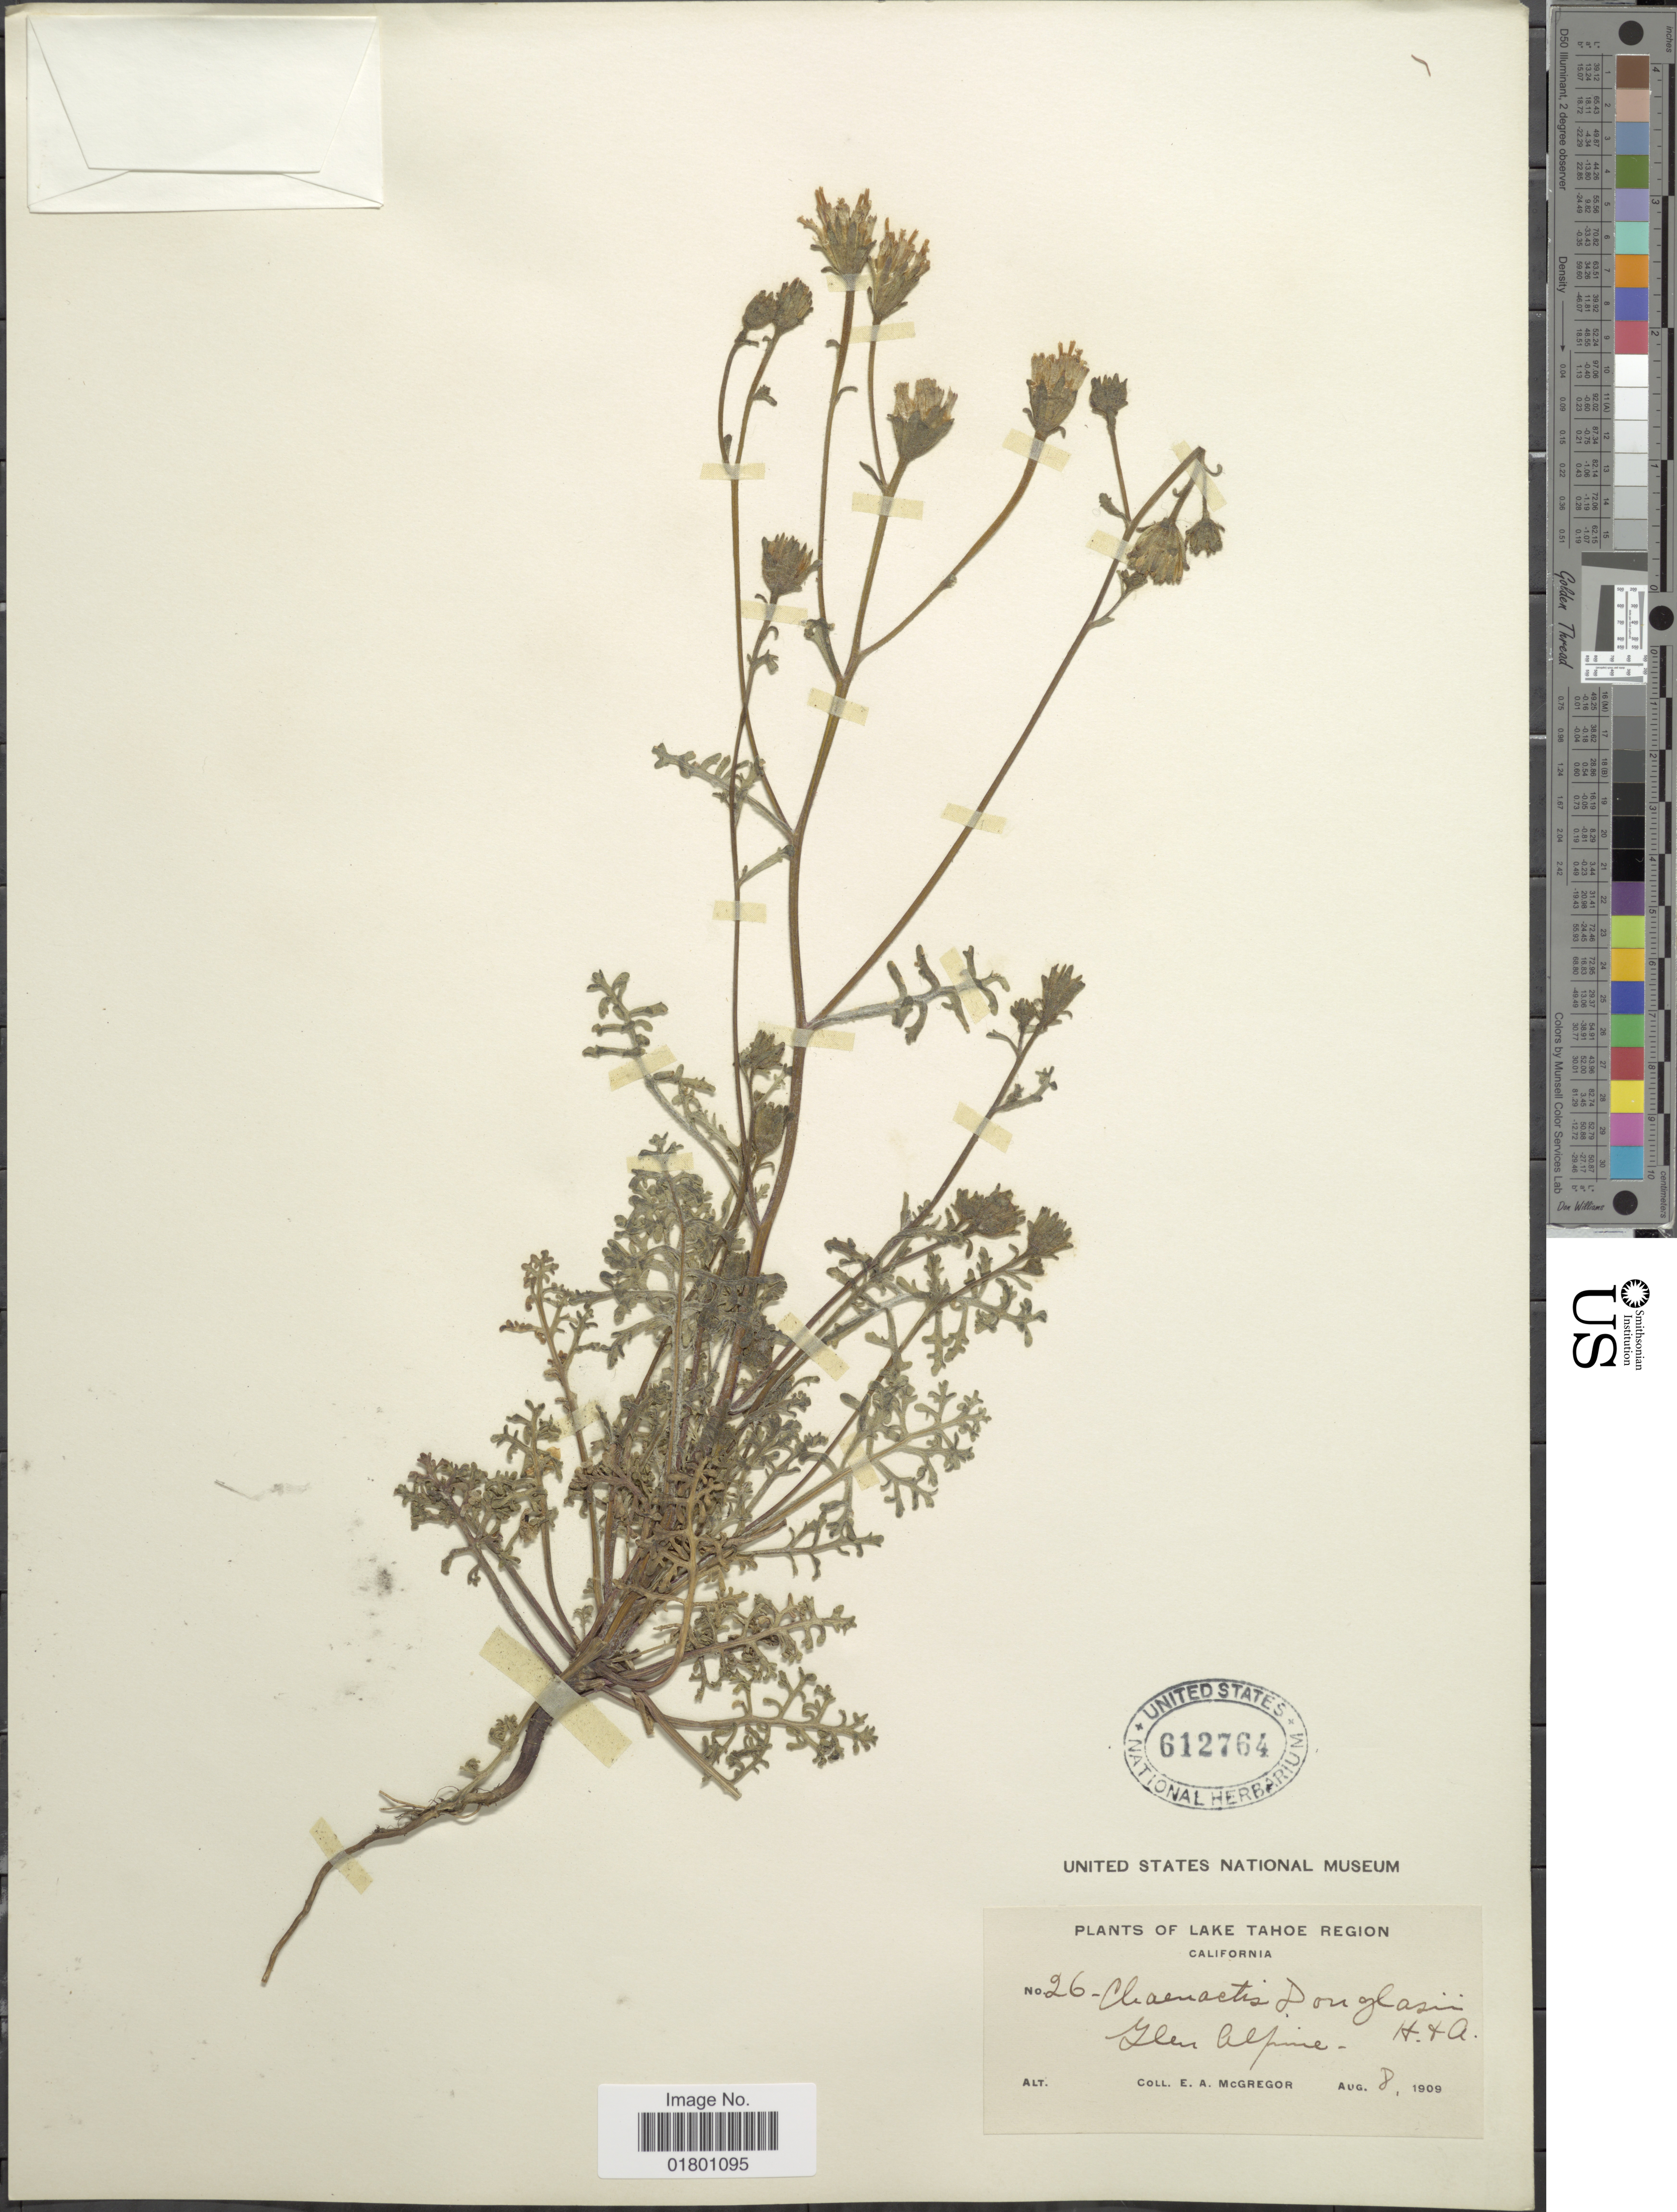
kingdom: Plantae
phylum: Tracheophyta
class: Magnoliopsida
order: Asterales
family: Asteraceae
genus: Chaenactis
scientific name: Chaenactis douglasii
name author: Hook. & Arn.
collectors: E. A. McGregor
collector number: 26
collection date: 1909-08-08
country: United States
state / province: California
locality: Lake Tahoe Region, Glen Alpine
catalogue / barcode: US 612764